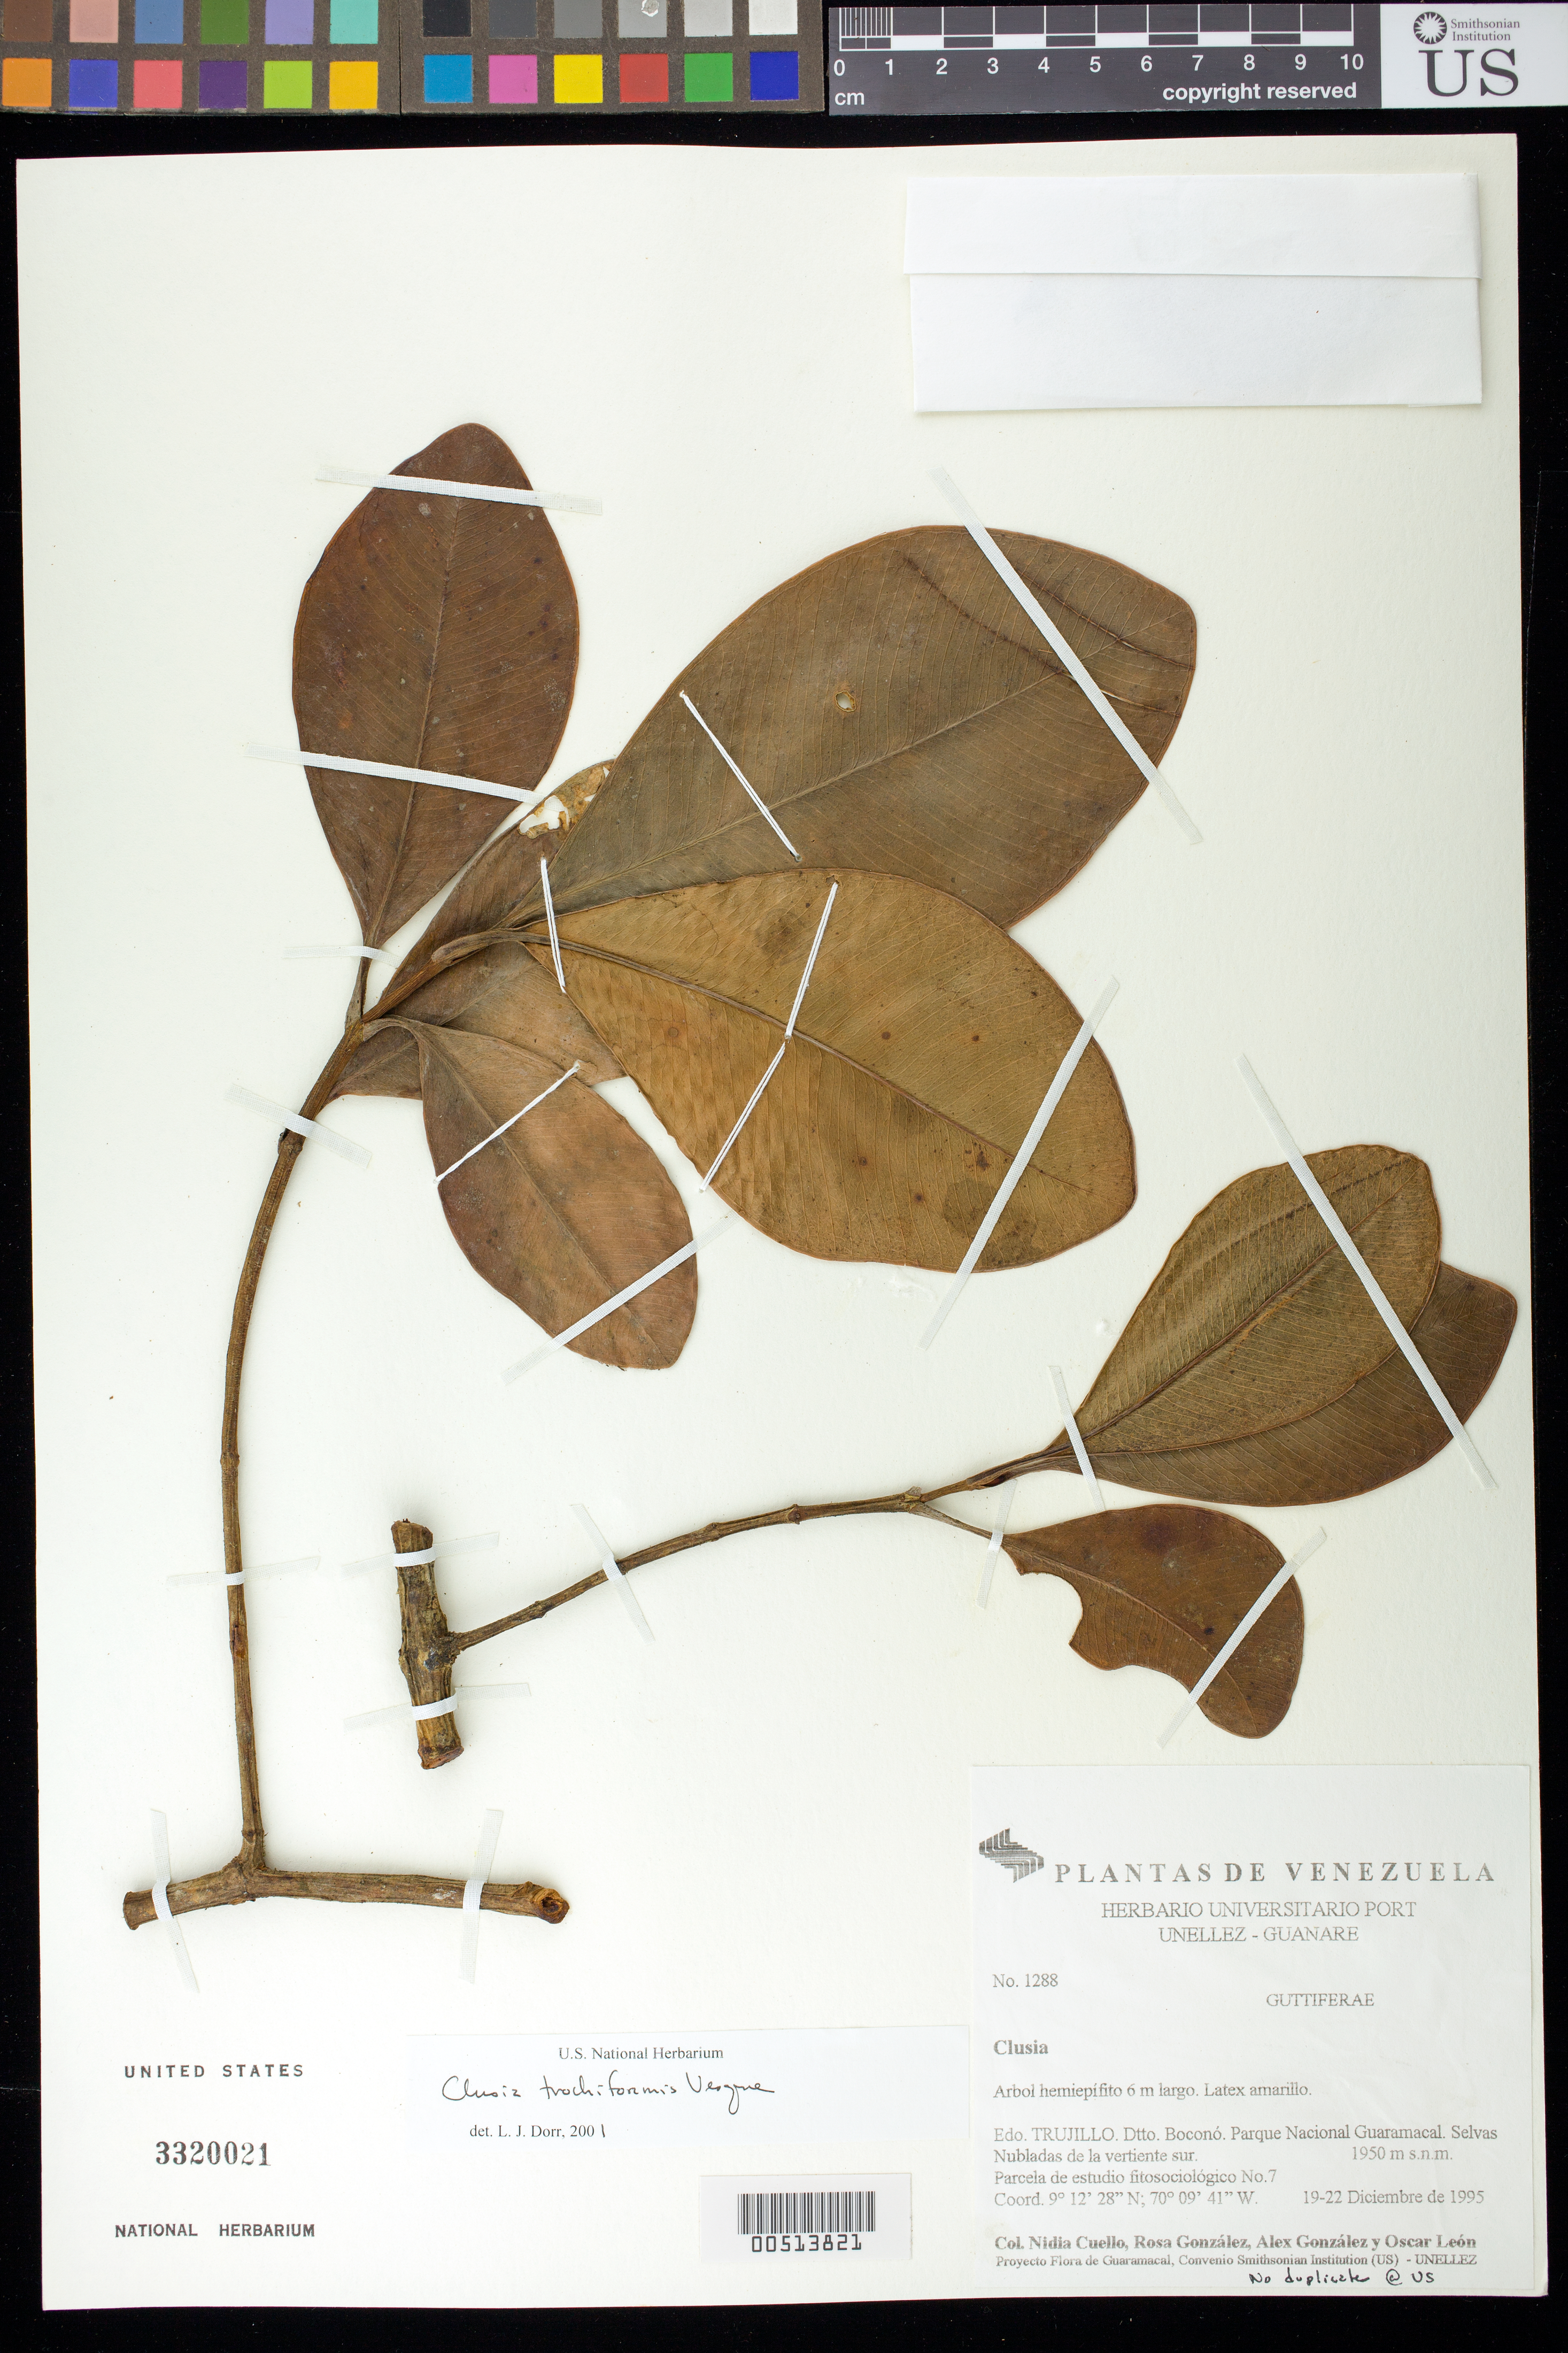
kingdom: Plantae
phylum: Tracheophyta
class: Magnoliopsida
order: Malpighiales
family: Clusiaceae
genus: Clusia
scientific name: Clusia trochiformis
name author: Vesque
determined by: Dorr, L. J., (BOT), Smithsonian Institution - National Museum of Natural History (UNITED STATES)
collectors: N. L. Cuello, R. González, A. Gonzáles & O. León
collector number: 1288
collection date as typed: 19 Dec 1995 to 22 Dec 1995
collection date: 1995-12-19/1995-12-22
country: Venezuela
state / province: Trujillo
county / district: Boconó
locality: Parque Nacional Guaramacal, vertiente S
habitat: Selvas nubladas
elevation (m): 1950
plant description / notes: MO, PORT, US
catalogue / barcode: US 3320021